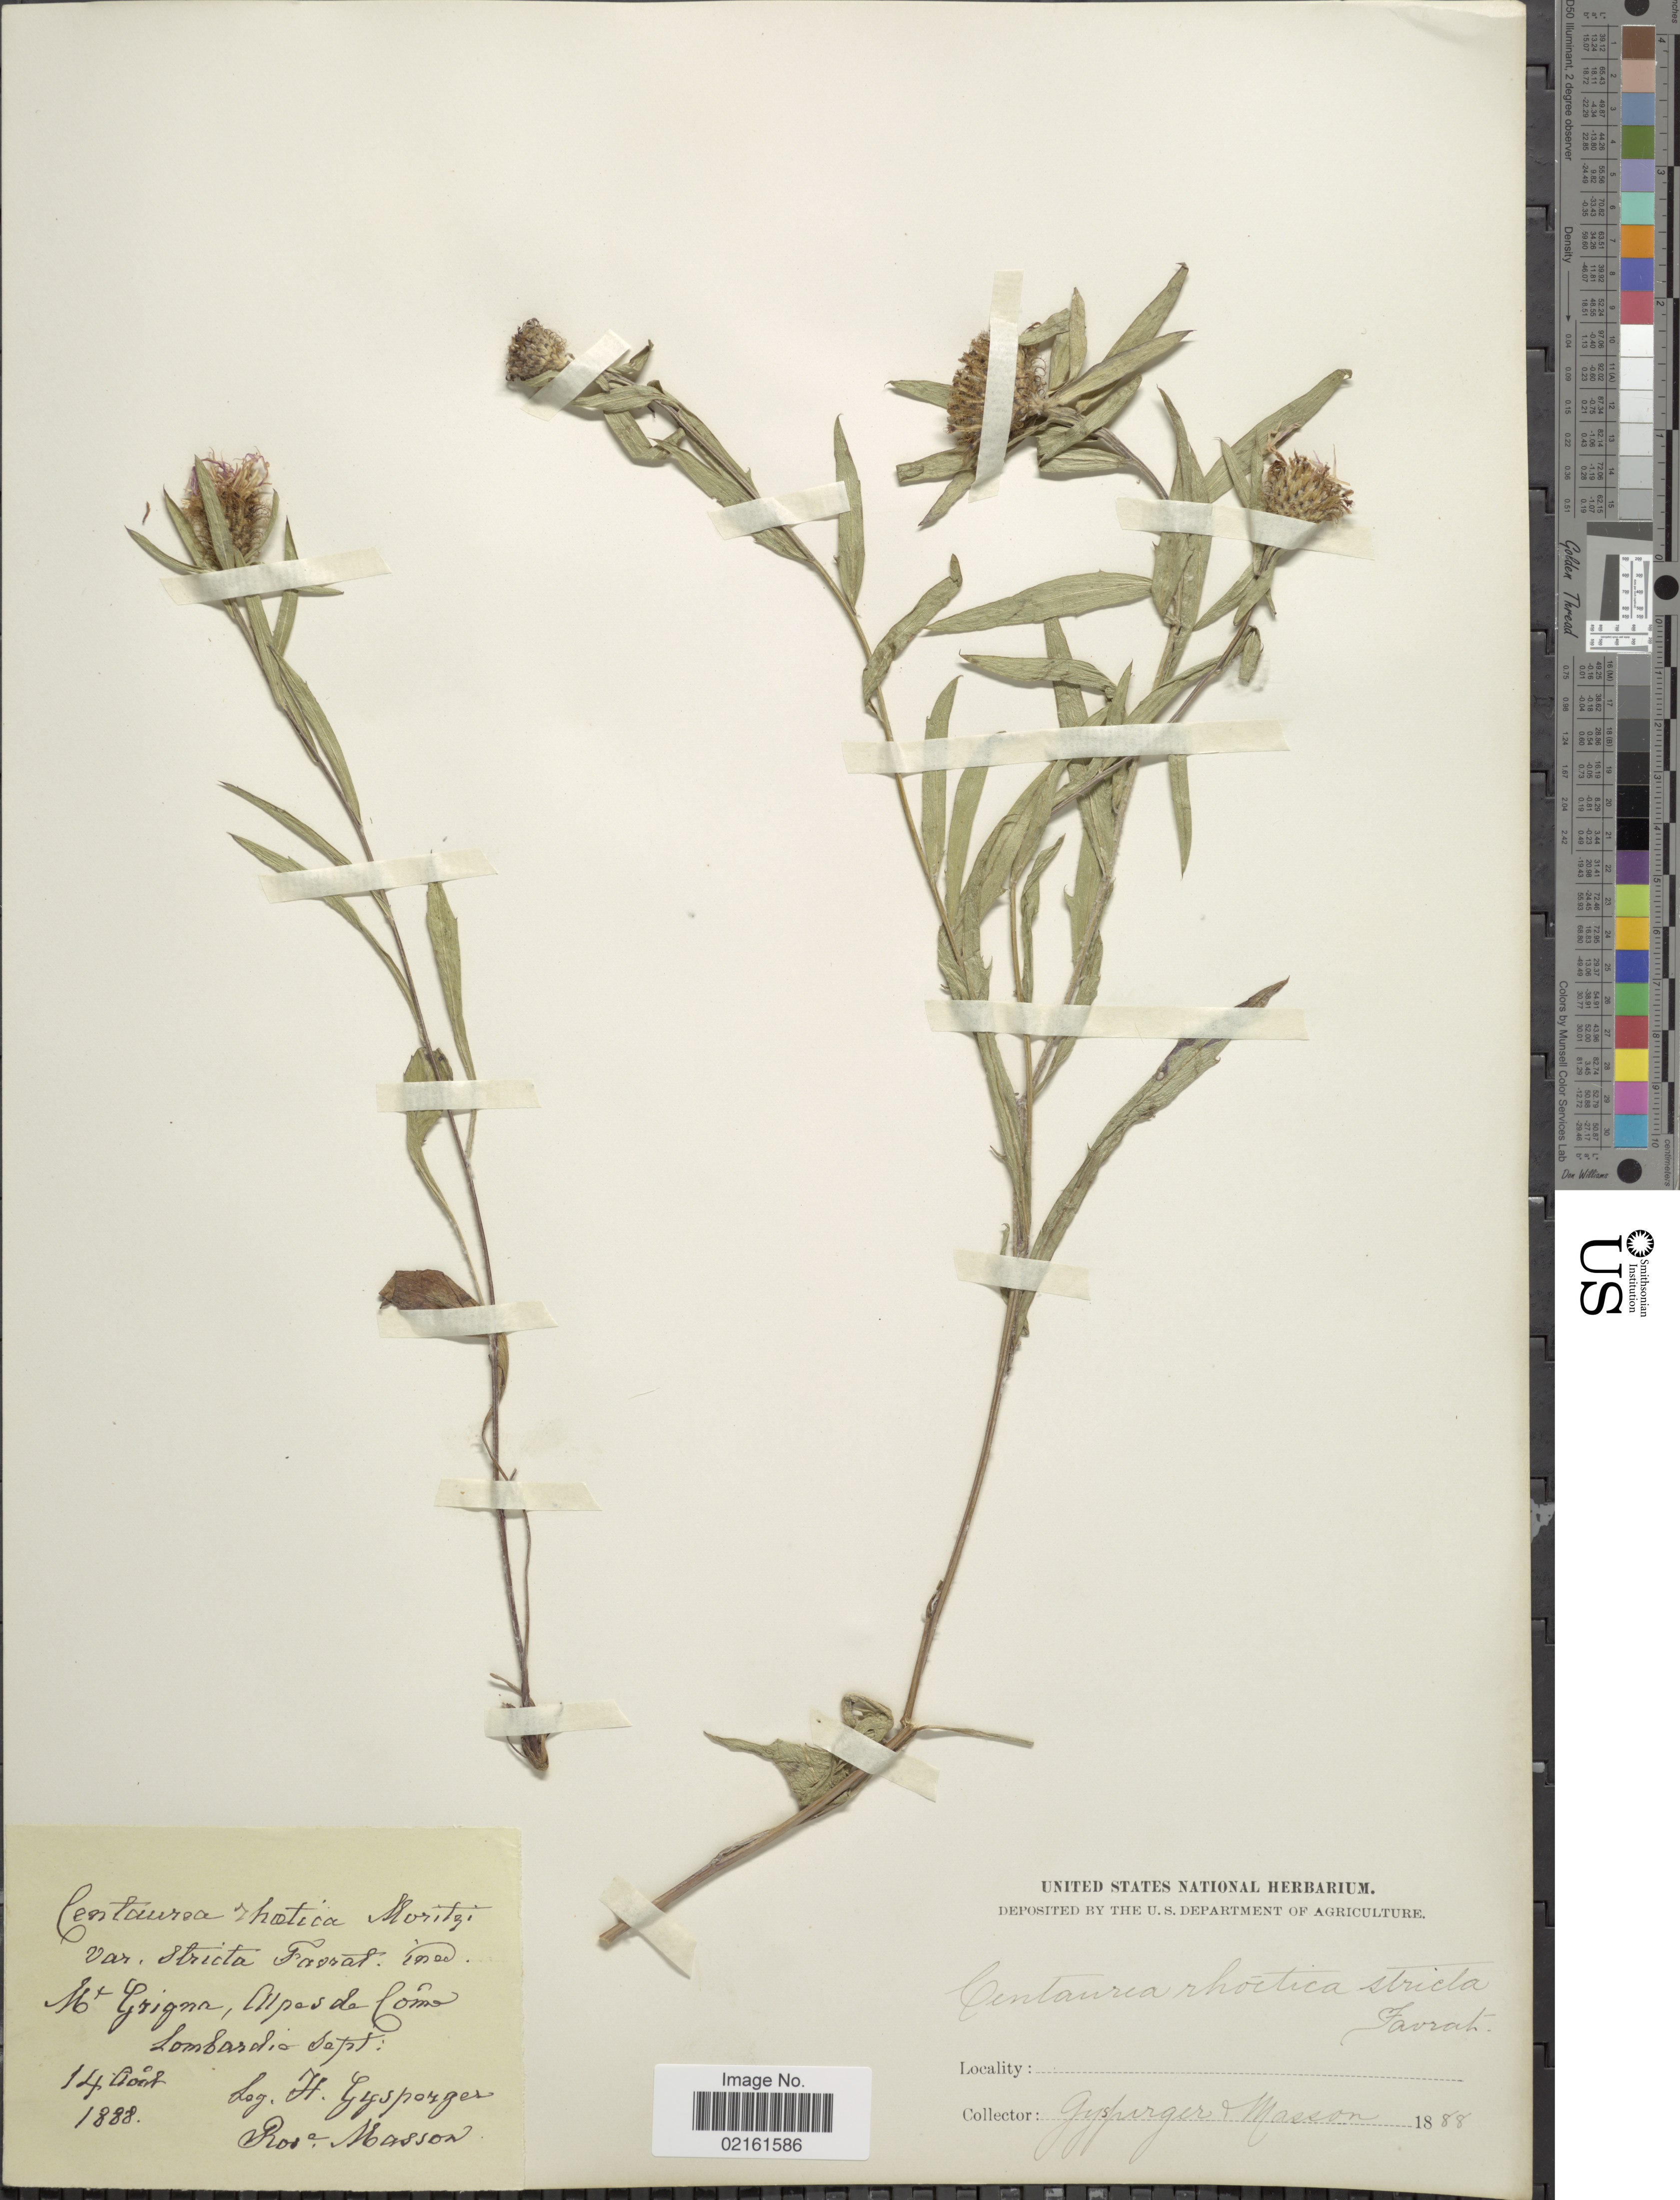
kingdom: Plantae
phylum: Tracheophyta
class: Magnoliopsida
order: Asterales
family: Asteraceae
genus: Centaurea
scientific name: Centaurea rhaetica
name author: Moritz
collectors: H. Gysperger & R. Masson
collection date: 1888-08-14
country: Italy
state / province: Lombardy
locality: Ht Grigna, Alpes de Lome Lombardie sept: